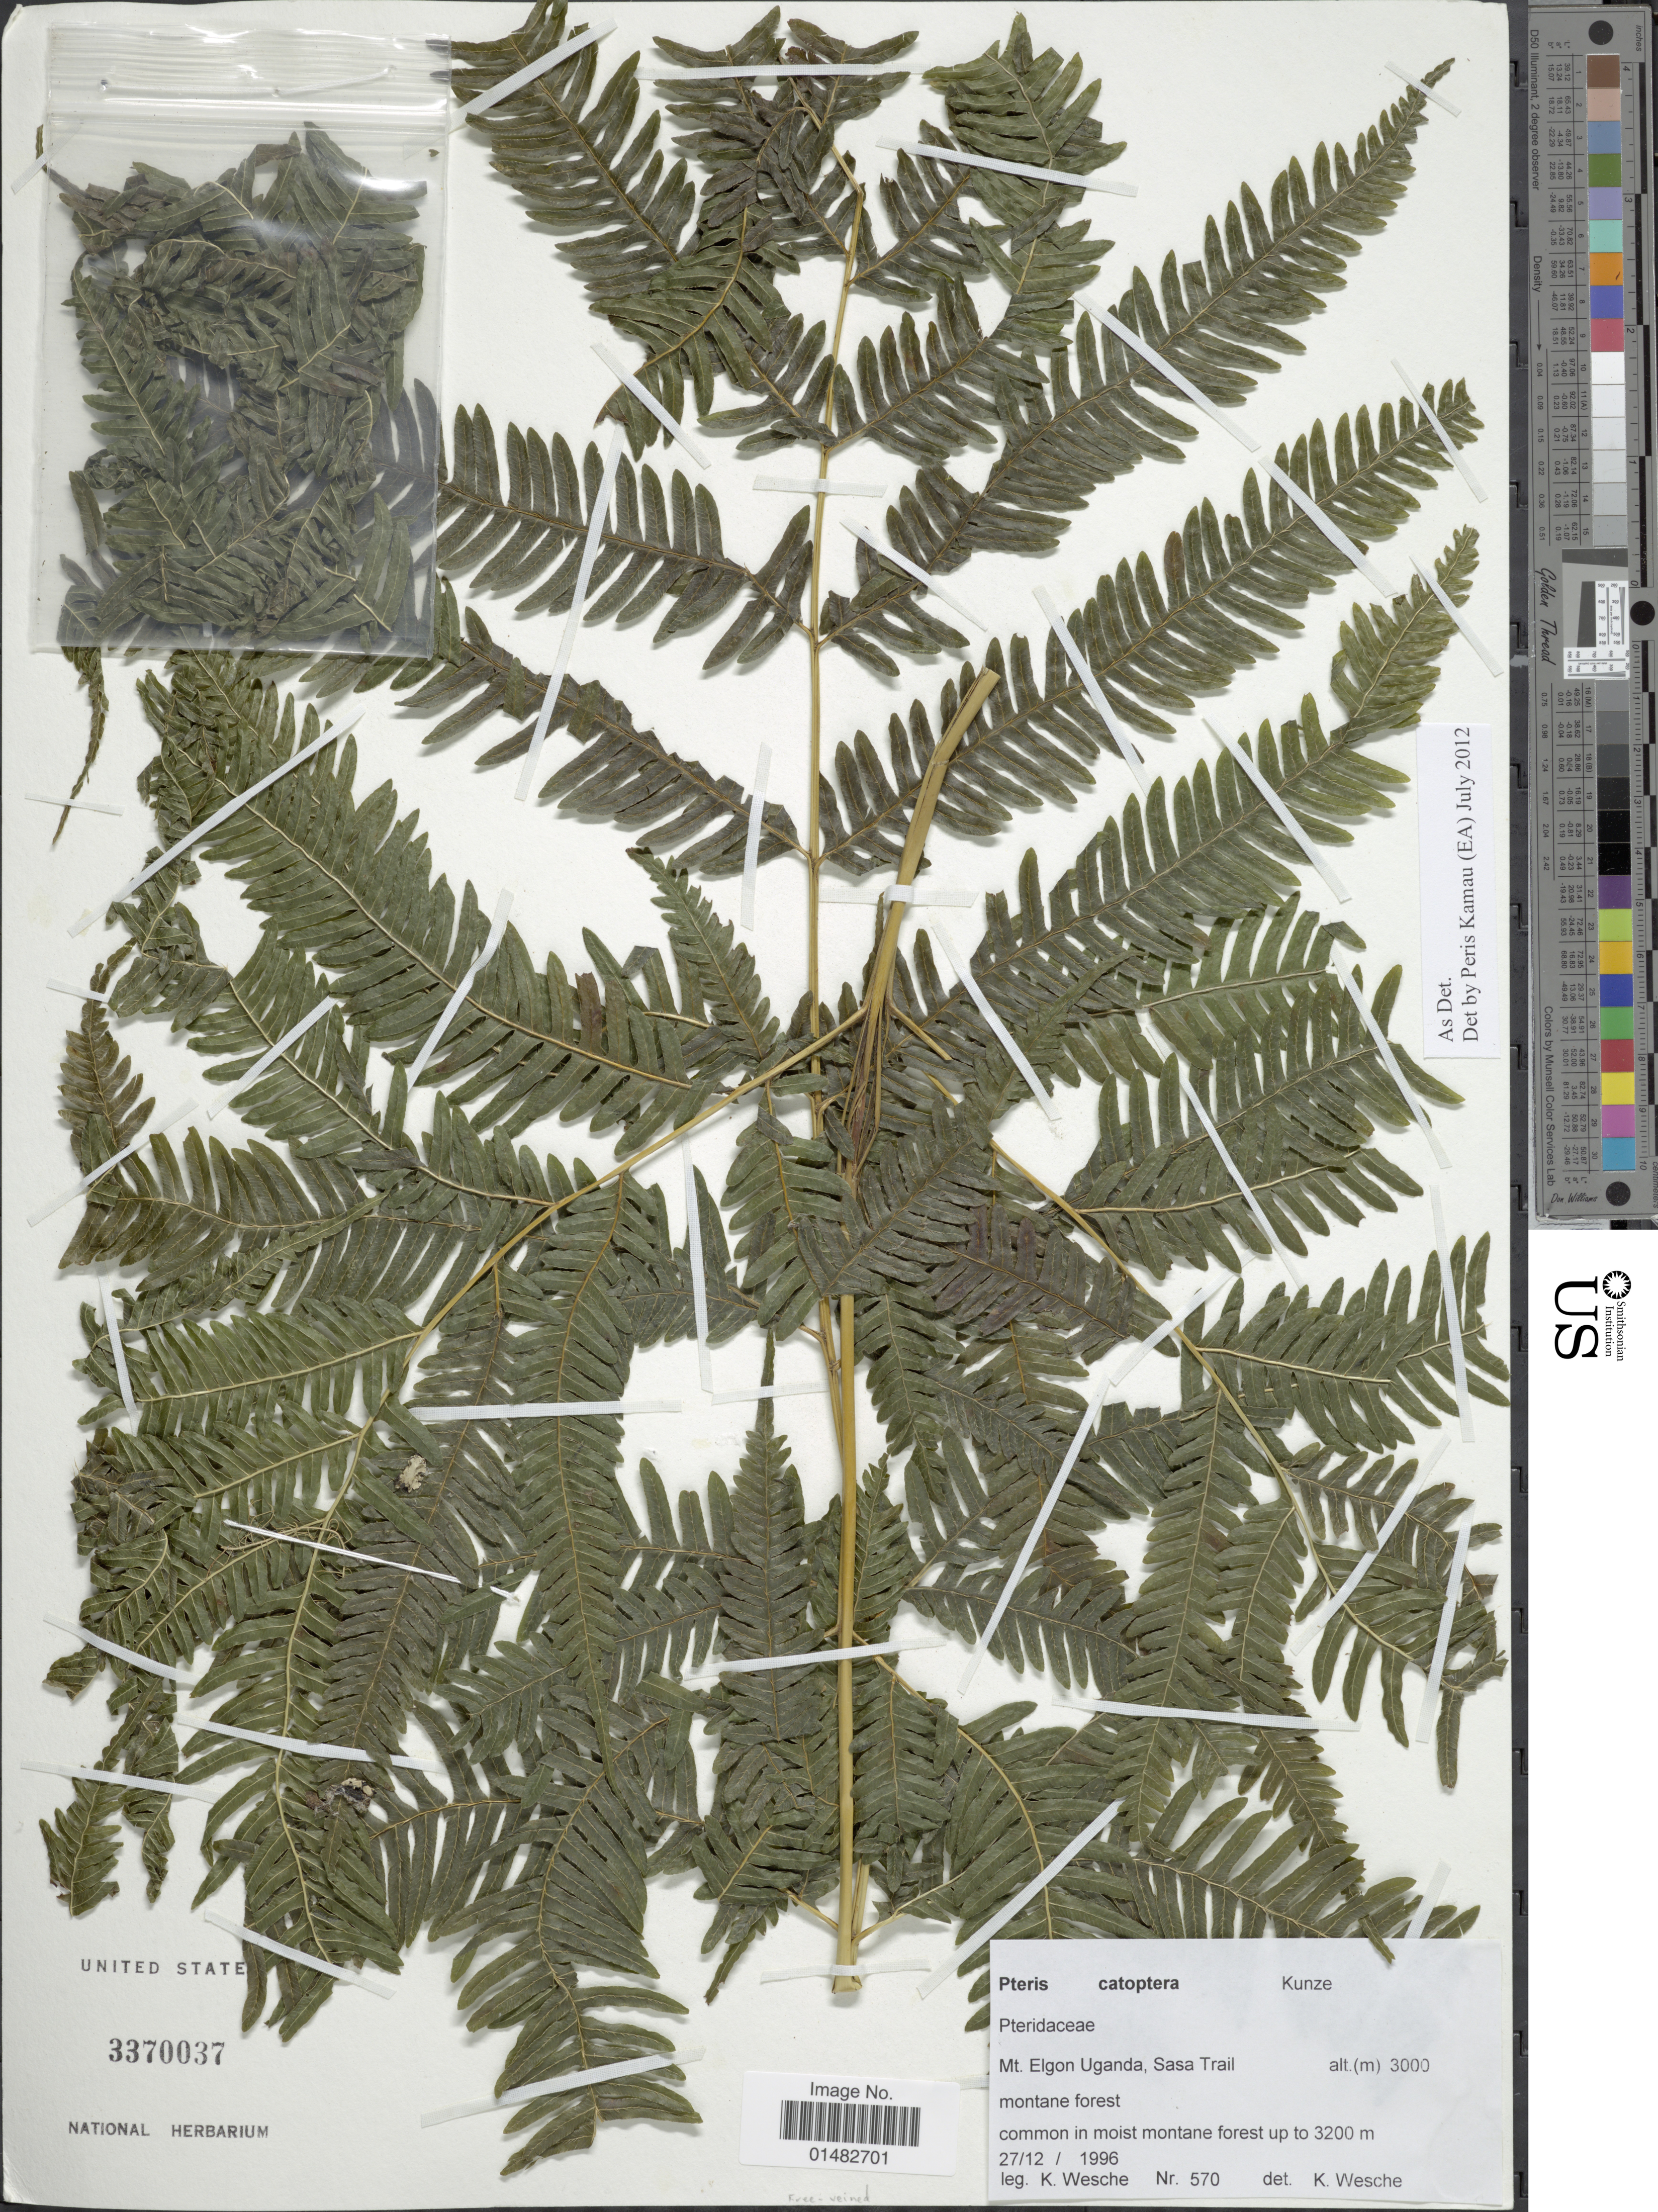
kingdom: Plantae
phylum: Tracheophyta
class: Polypodiopsida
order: Polypodiales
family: Pteridaceae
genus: Pteris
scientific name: Pteris catoptera var. catoptera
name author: Kunze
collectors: K. Wesche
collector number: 570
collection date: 1996-12-27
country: Uganda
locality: Mt. Elgon, Sasa Trail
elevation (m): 3000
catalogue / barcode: US 3370037